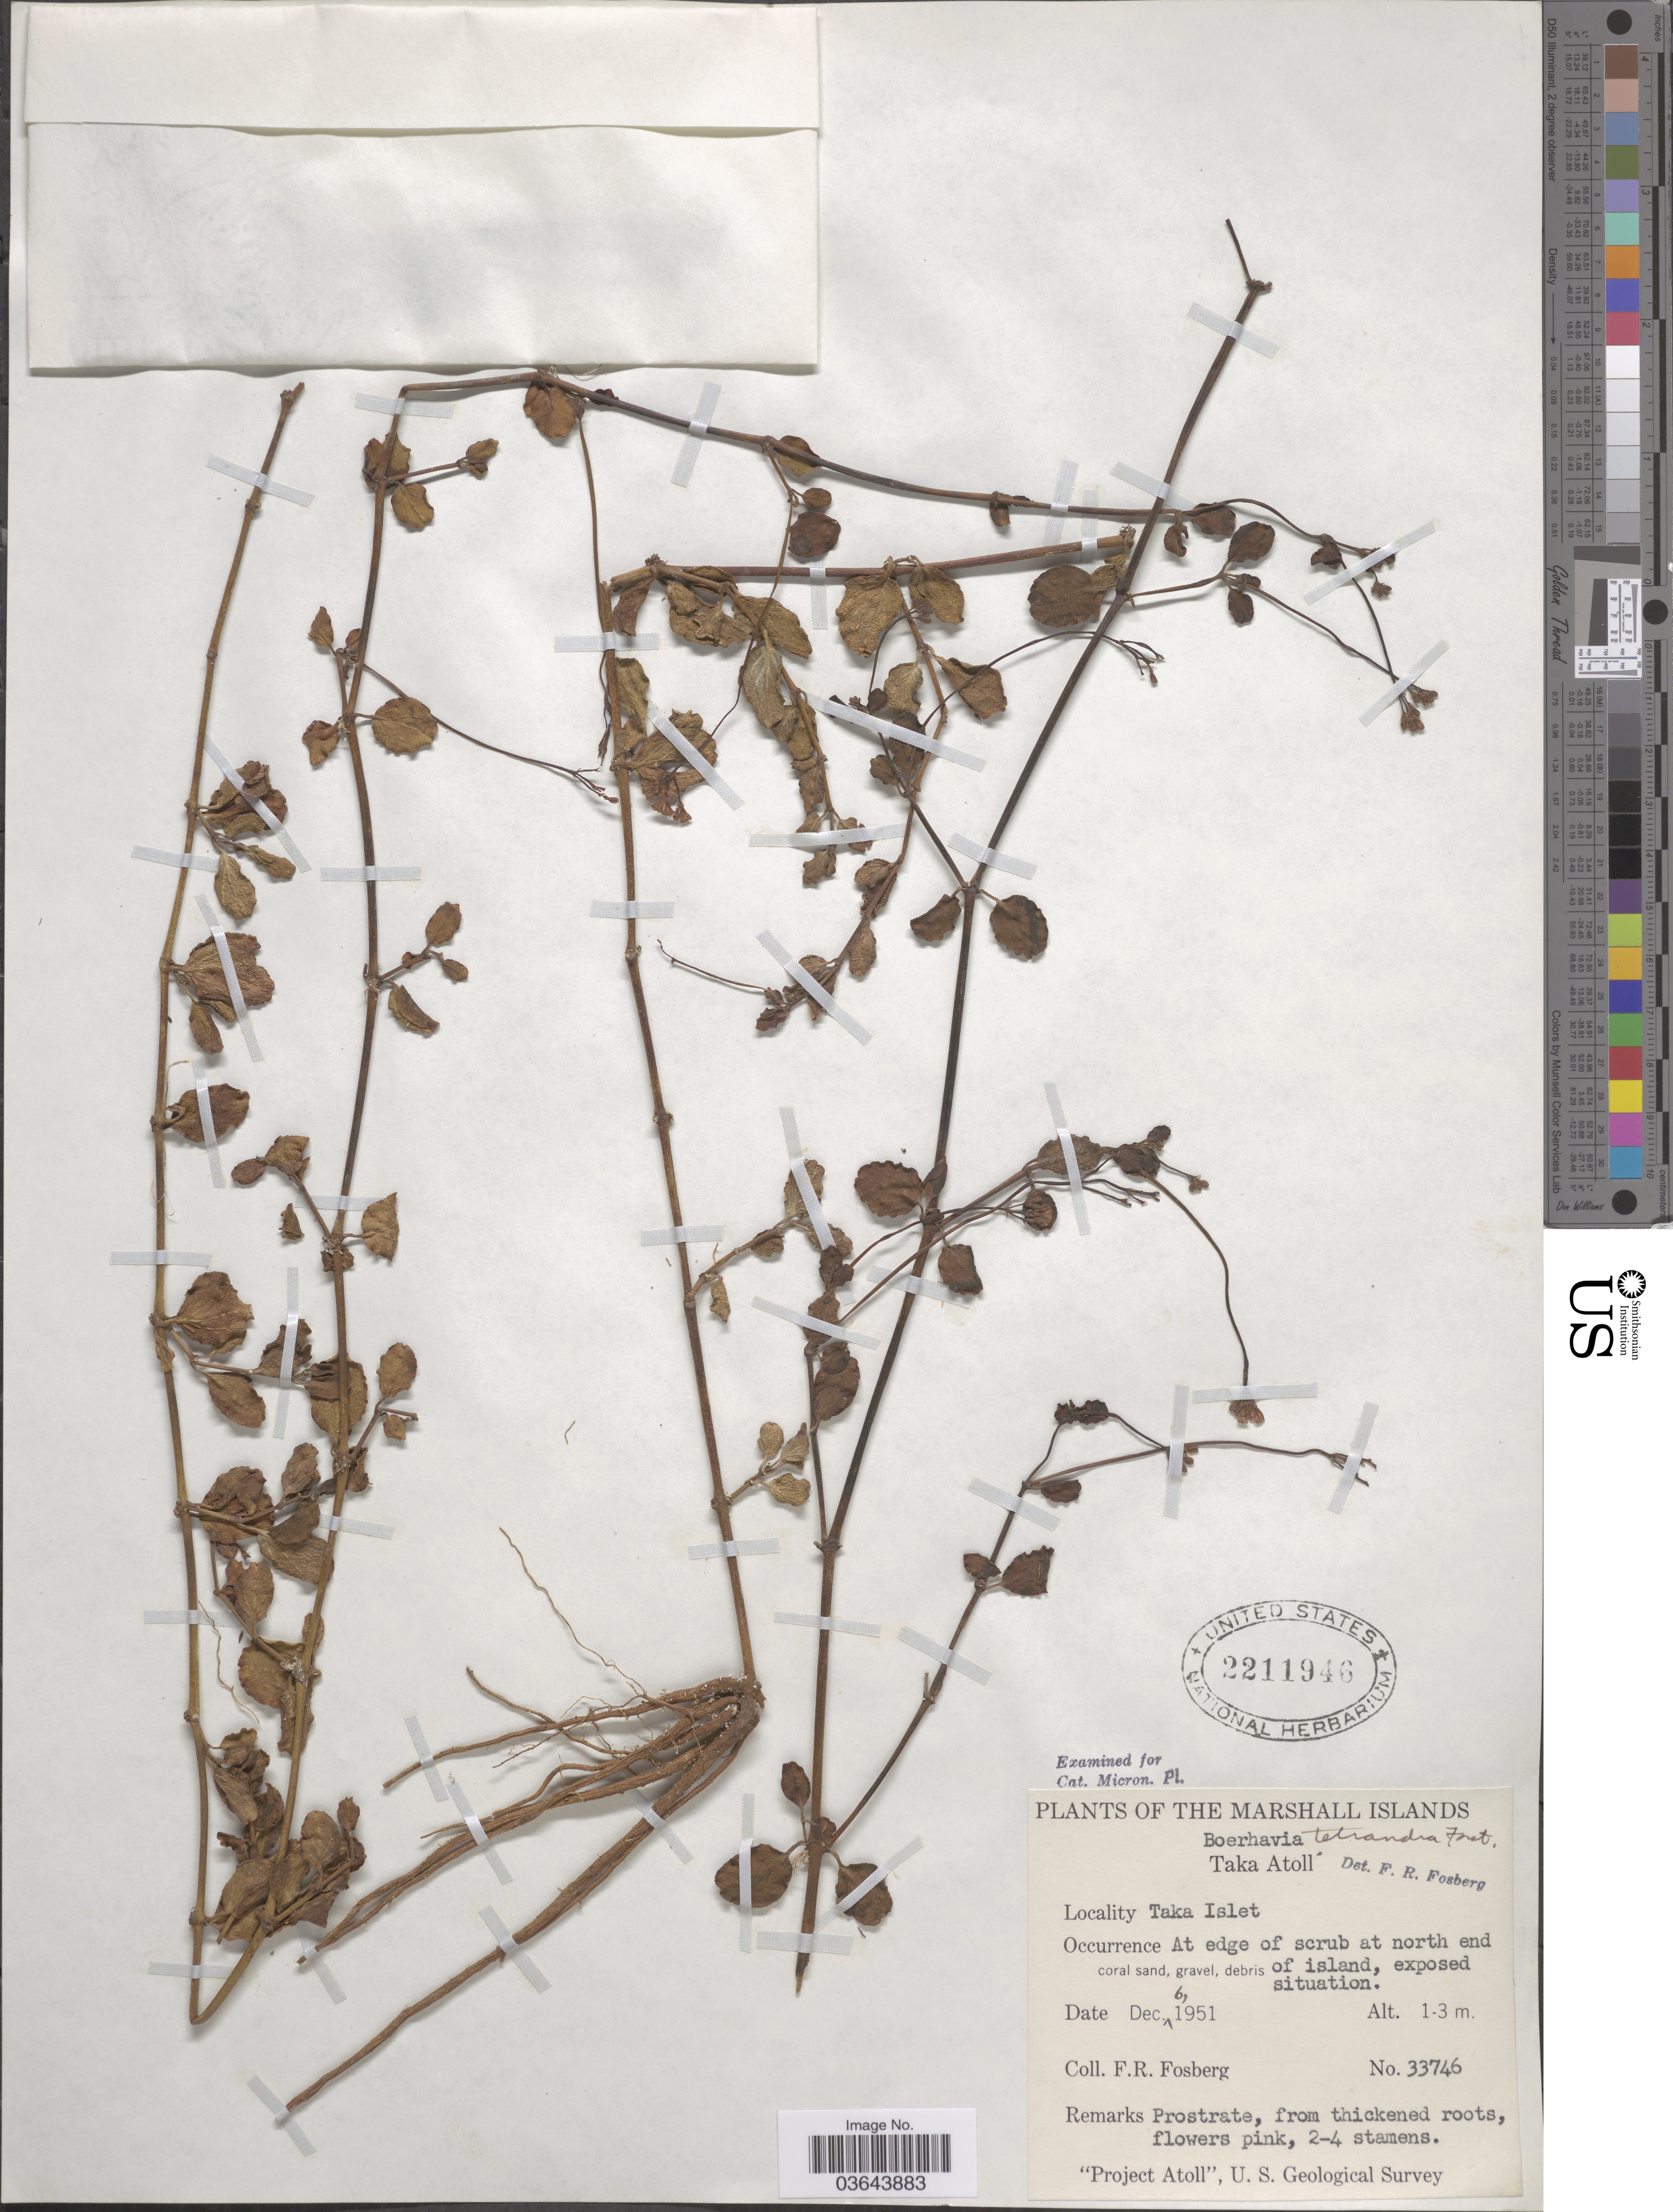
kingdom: Plantae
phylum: Tracheophyta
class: Magnoliopsida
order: Caryophyllales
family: Nyctaginaceae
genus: Boerhavia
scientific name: Boerhavia tetrandra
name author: G. Forst.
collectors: F. R. Fosberg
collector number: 33746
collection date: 1951-12-06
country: Marshall Islands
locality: Taka Atoll. Taka Islet.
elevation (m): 1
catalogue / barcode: US 2211946